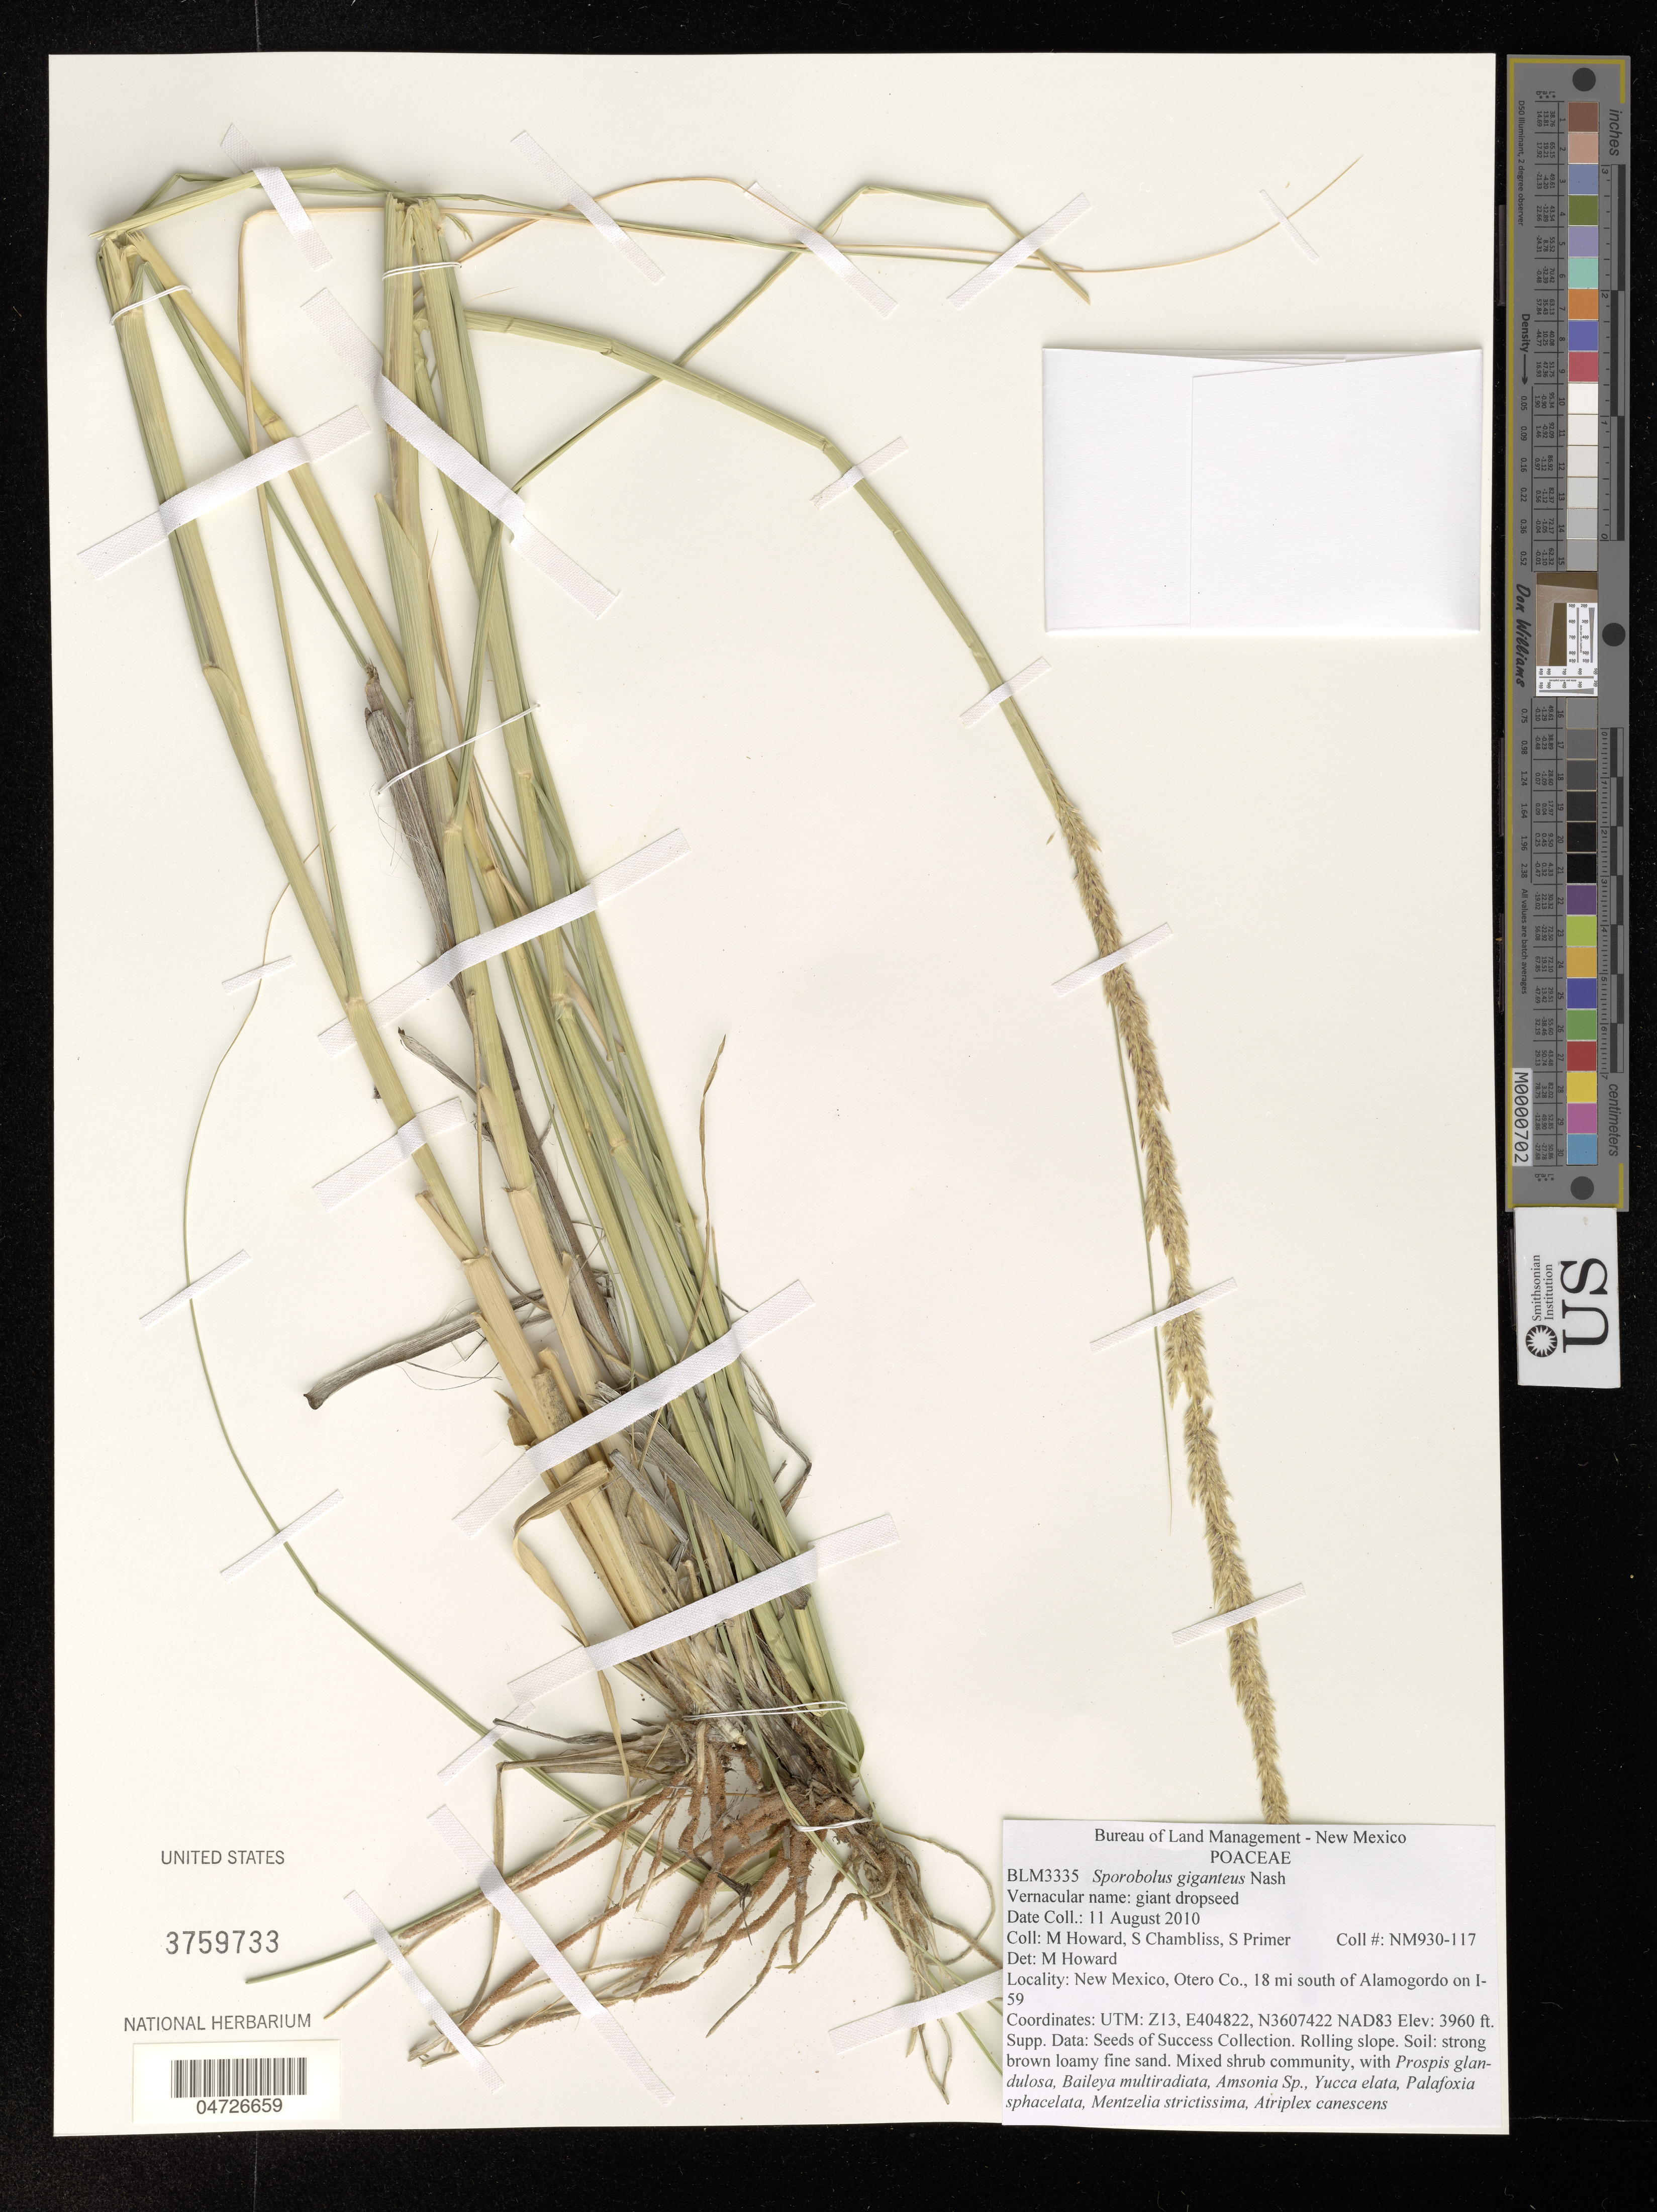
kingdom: Plantae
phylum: Tracheophyta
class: Liliopsida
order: Poales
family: Poaceae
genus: Sporobolus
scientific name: Sporobolus giganteus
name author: Nash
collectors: M. Howard, S. Chambliss & S. Primer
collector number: NM930-117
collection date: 2010-08-11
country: United States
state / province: New Mexico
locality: Otero Co., 18 mi south of Alamogordo on I-59.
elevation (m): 1207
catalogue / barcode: US 3759733